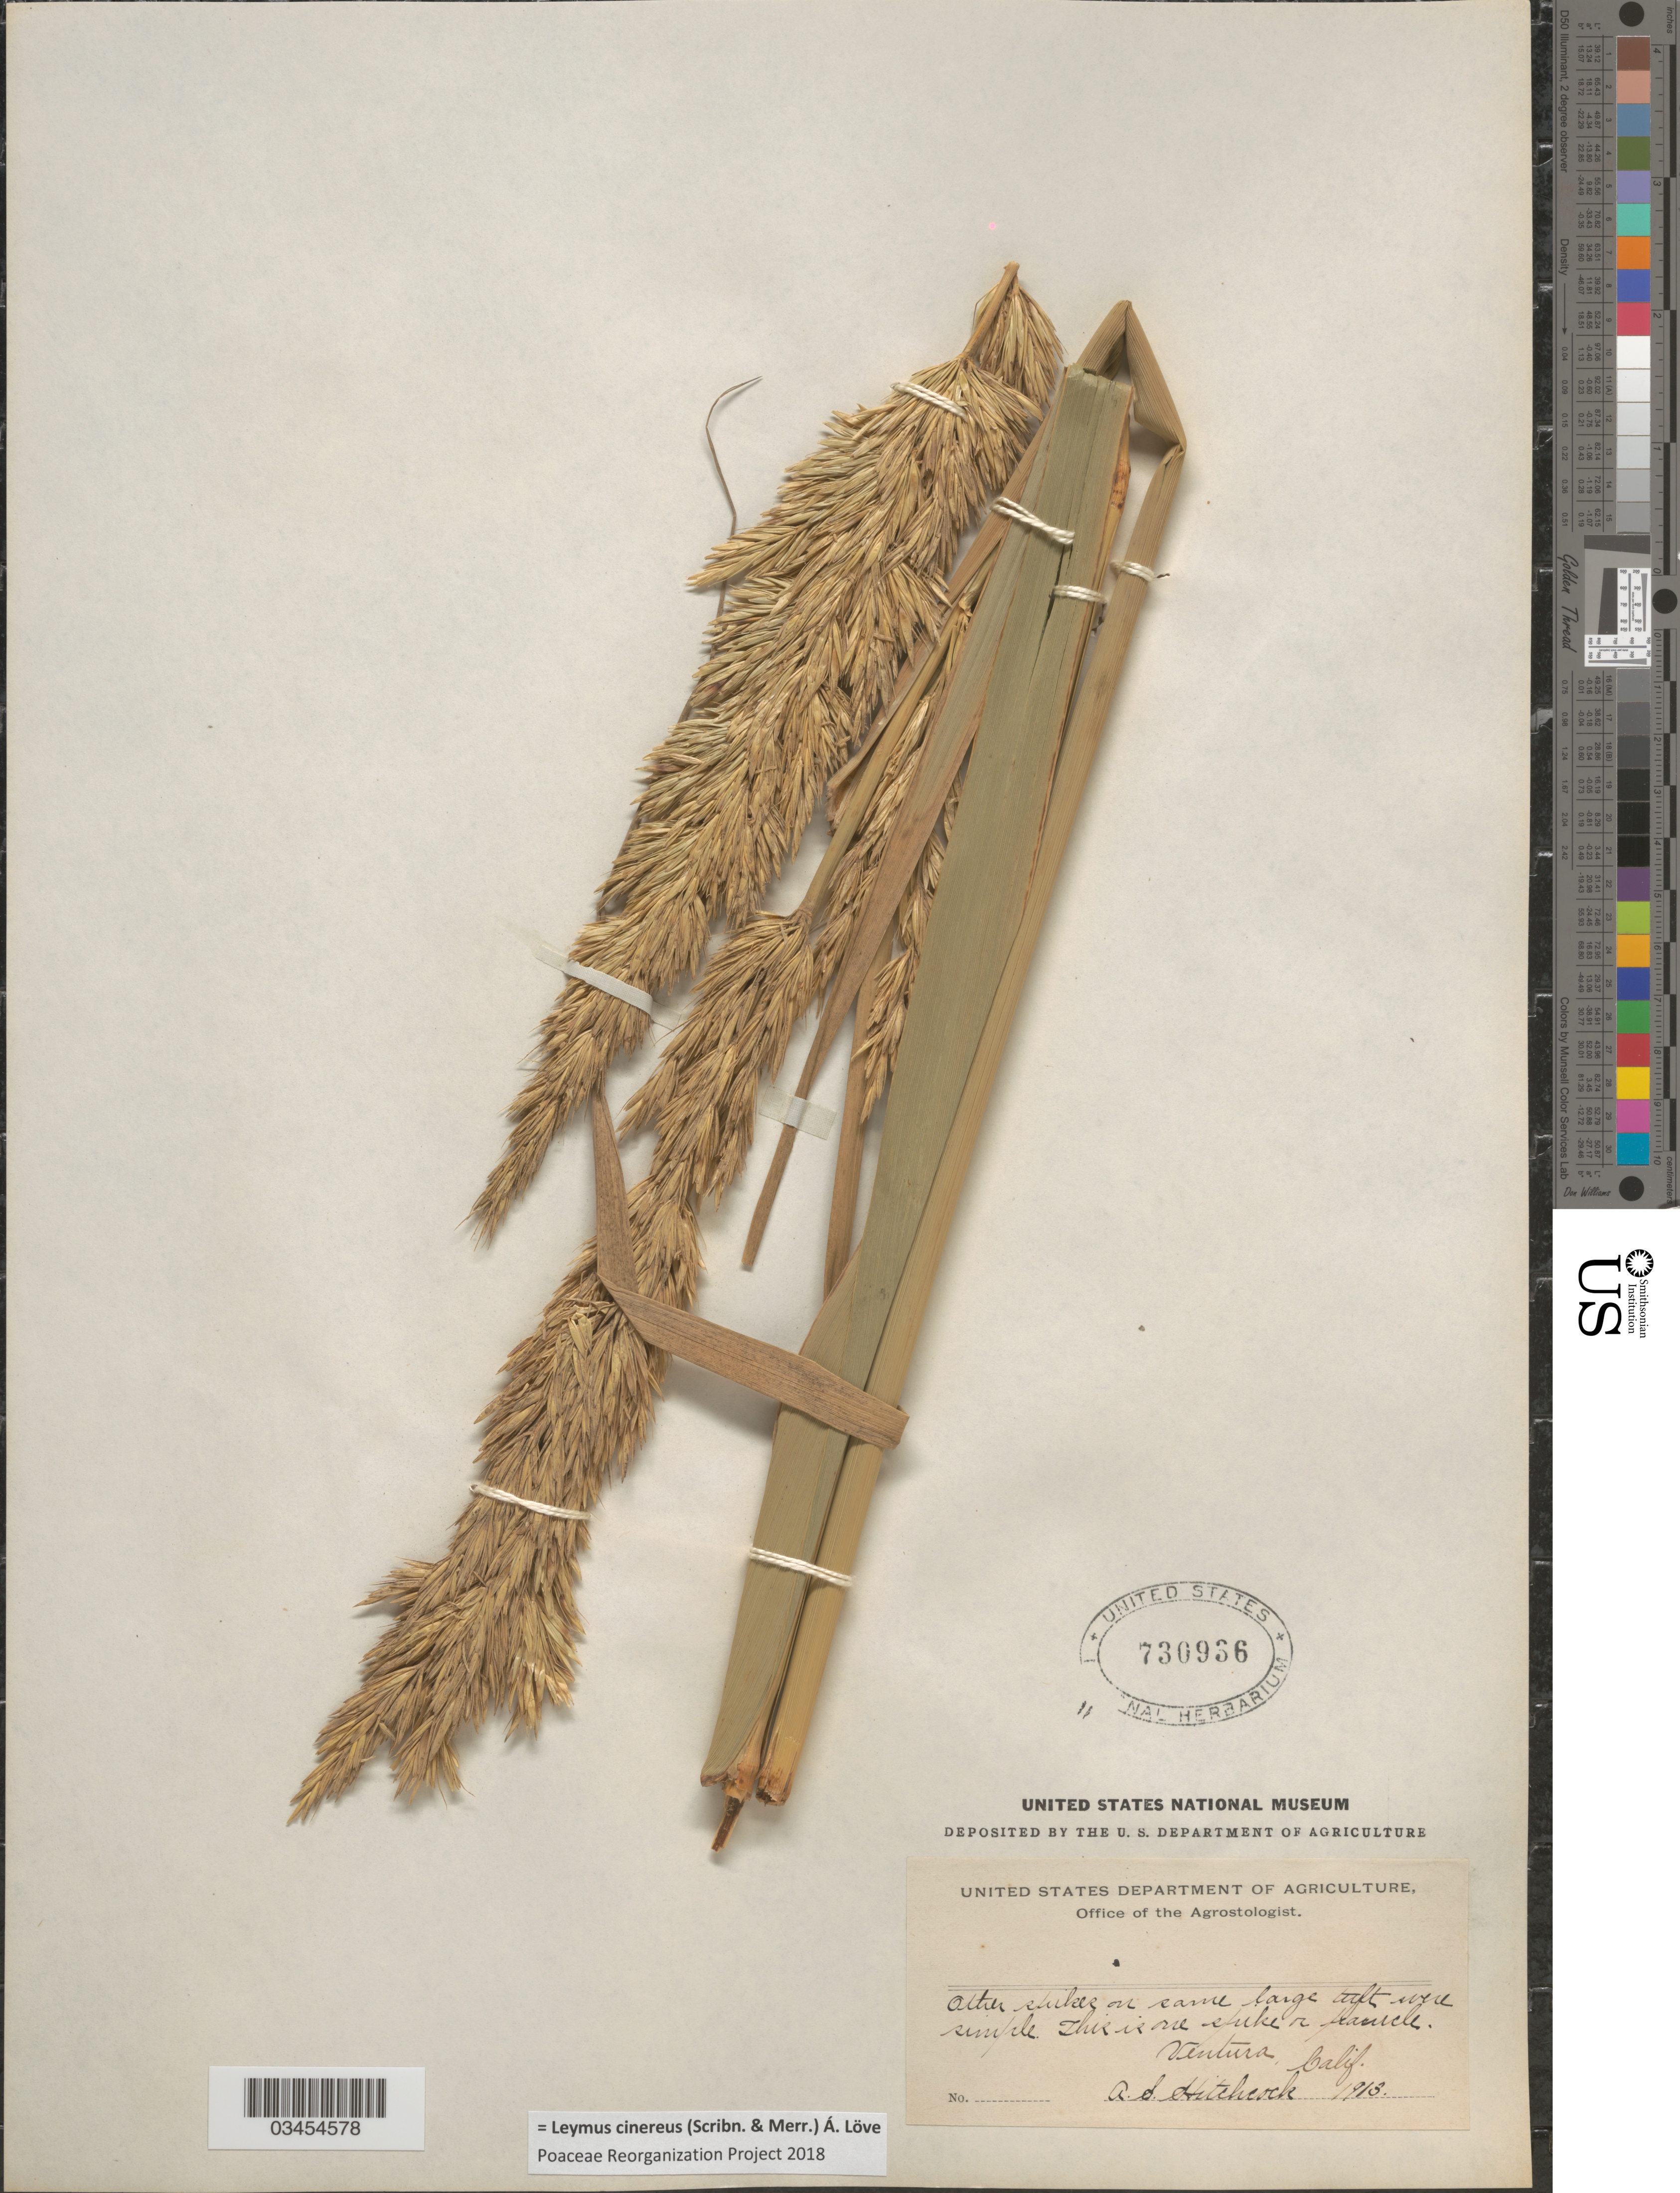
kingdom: Plantae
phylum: Tracheophyta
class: Liliopsida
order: Poales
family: Poaceae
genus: Leymus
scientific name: Leymus cinereus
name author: (Scribn. & Merr.) Á. Löve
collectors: A. S. Hitchcock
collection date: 1913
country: United States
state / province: California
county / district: Ventura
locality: Ventura.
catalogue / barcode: US 730936